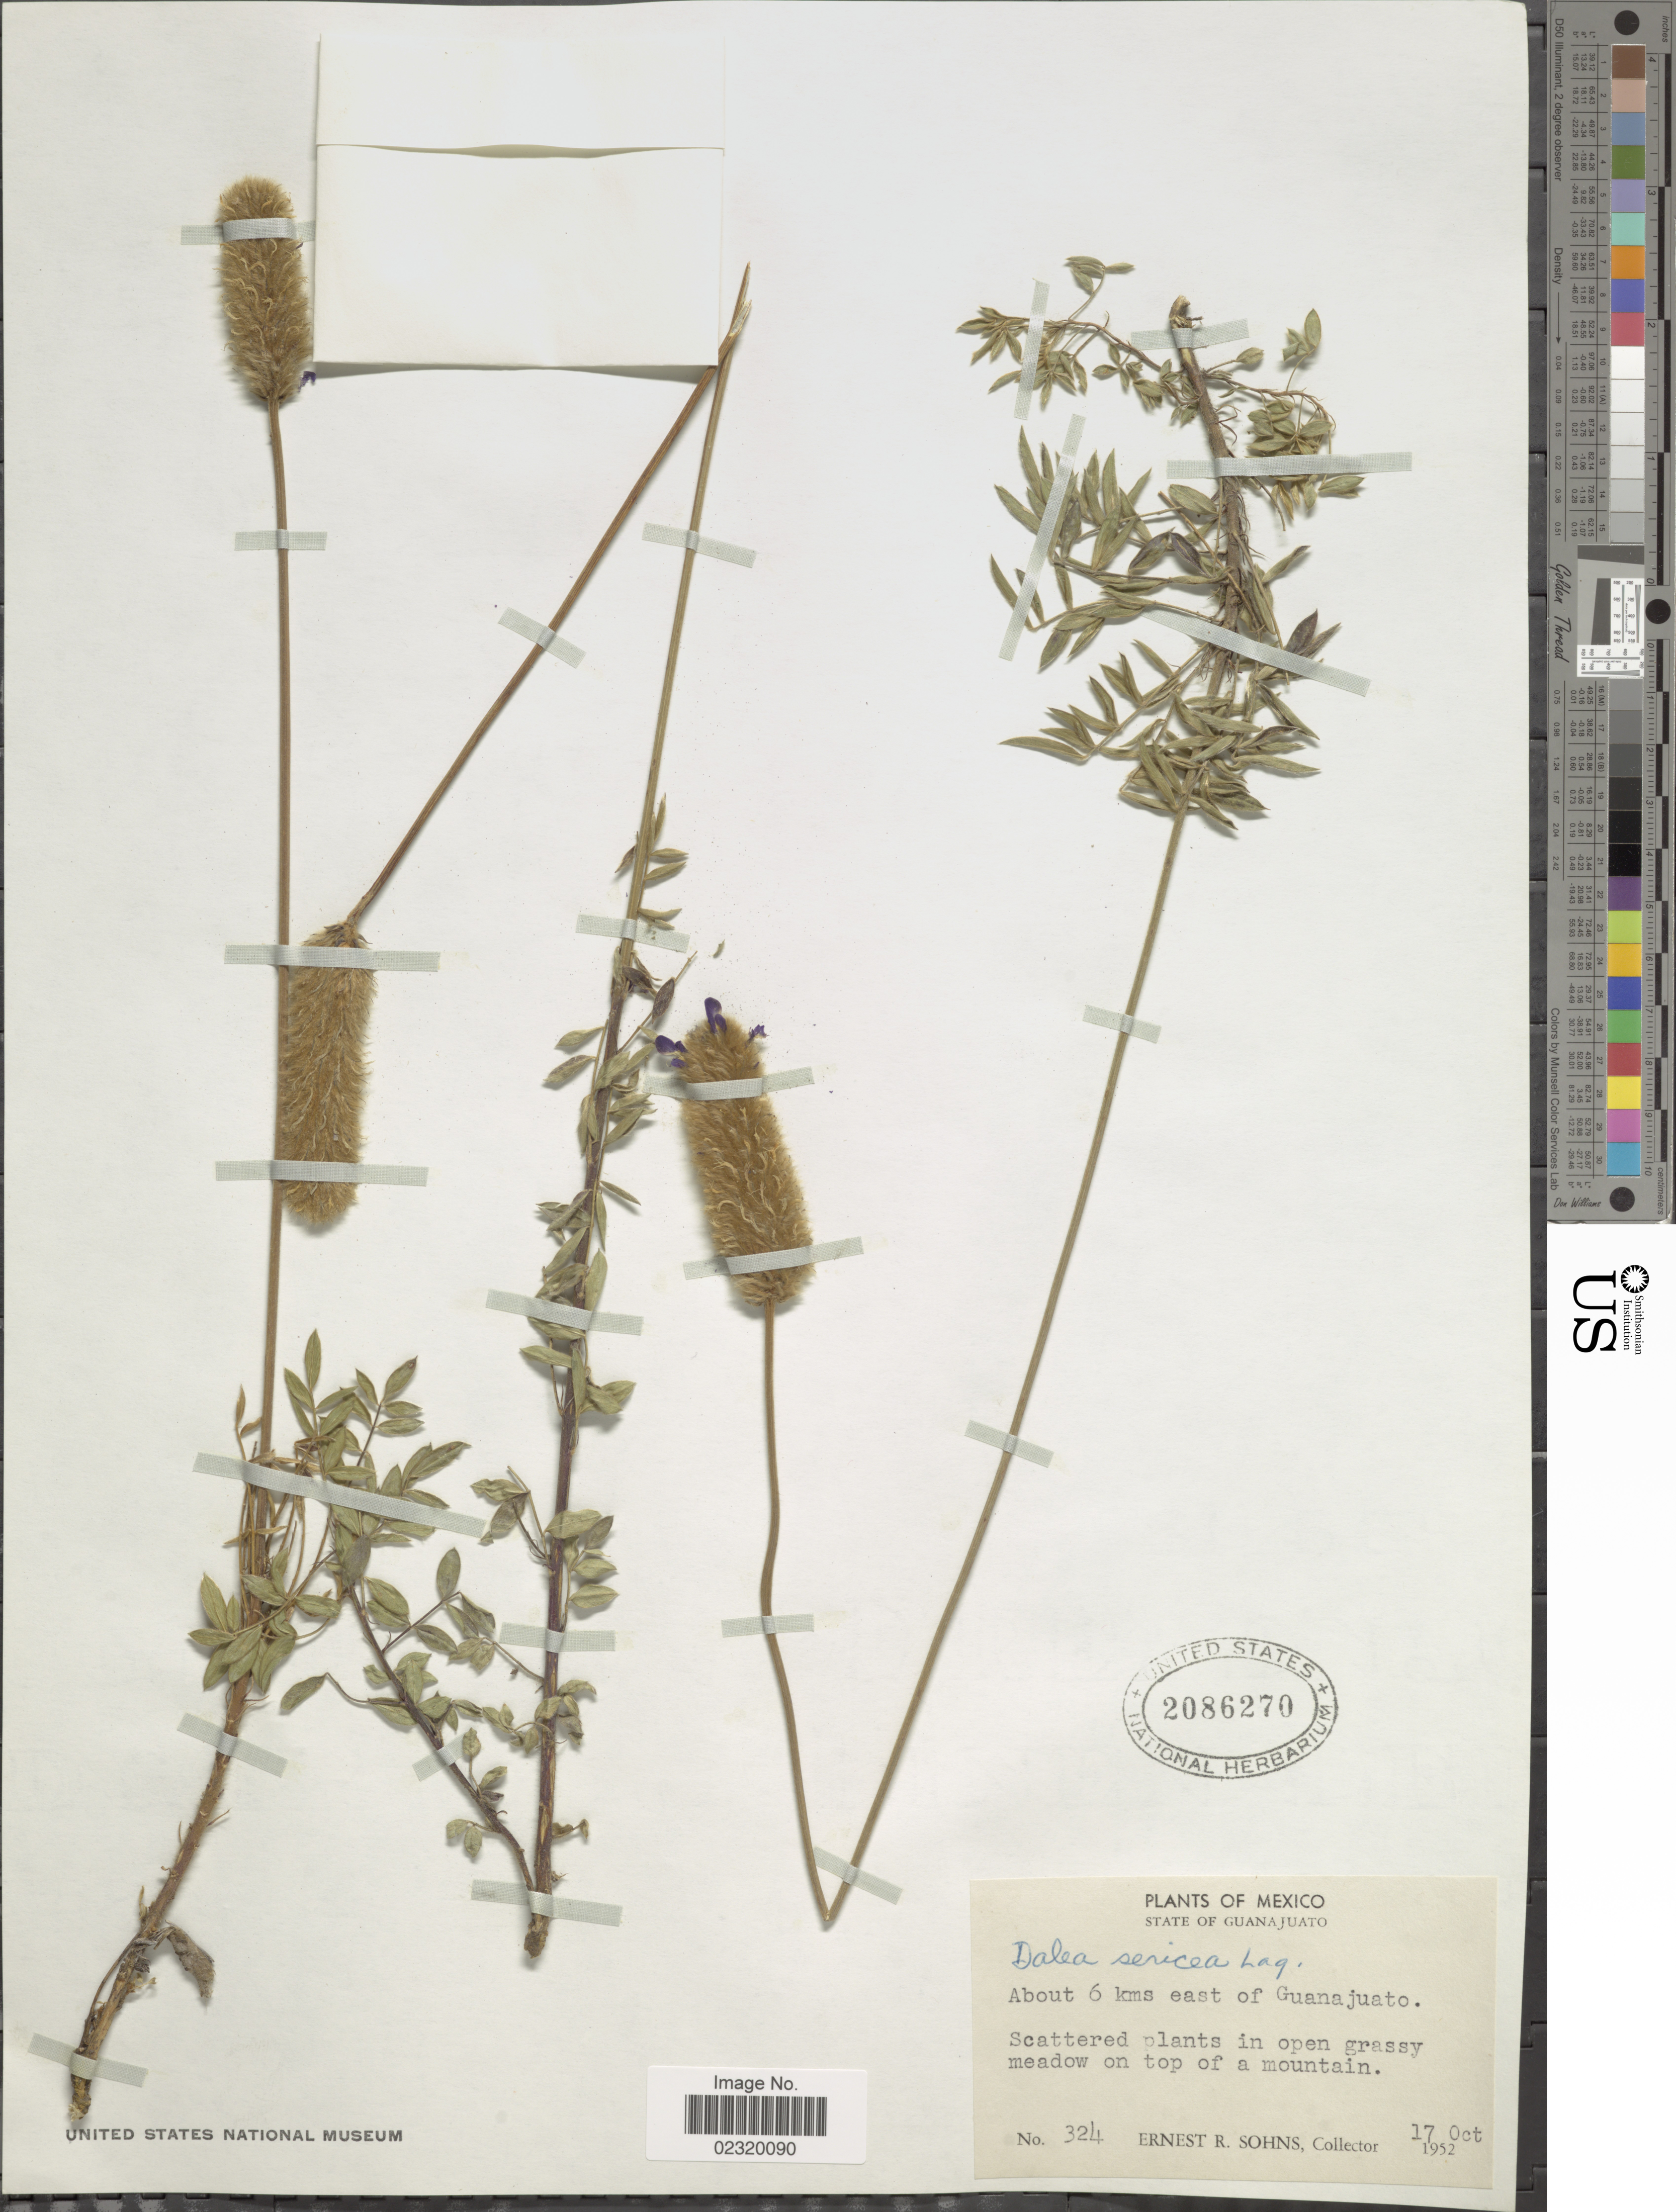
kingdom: Plantae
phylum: Tracheophyta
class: Magnoliopsida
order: Fabales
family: Fabaceae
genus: Dalea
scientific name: Dalea sericea var. sericea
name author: Lag.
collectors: E. R. Sohns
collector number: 324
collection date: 1952-10-17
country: Mexico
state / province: Guanajuato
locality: About 6 kms east of Guanajuato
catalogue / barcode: US 2086270